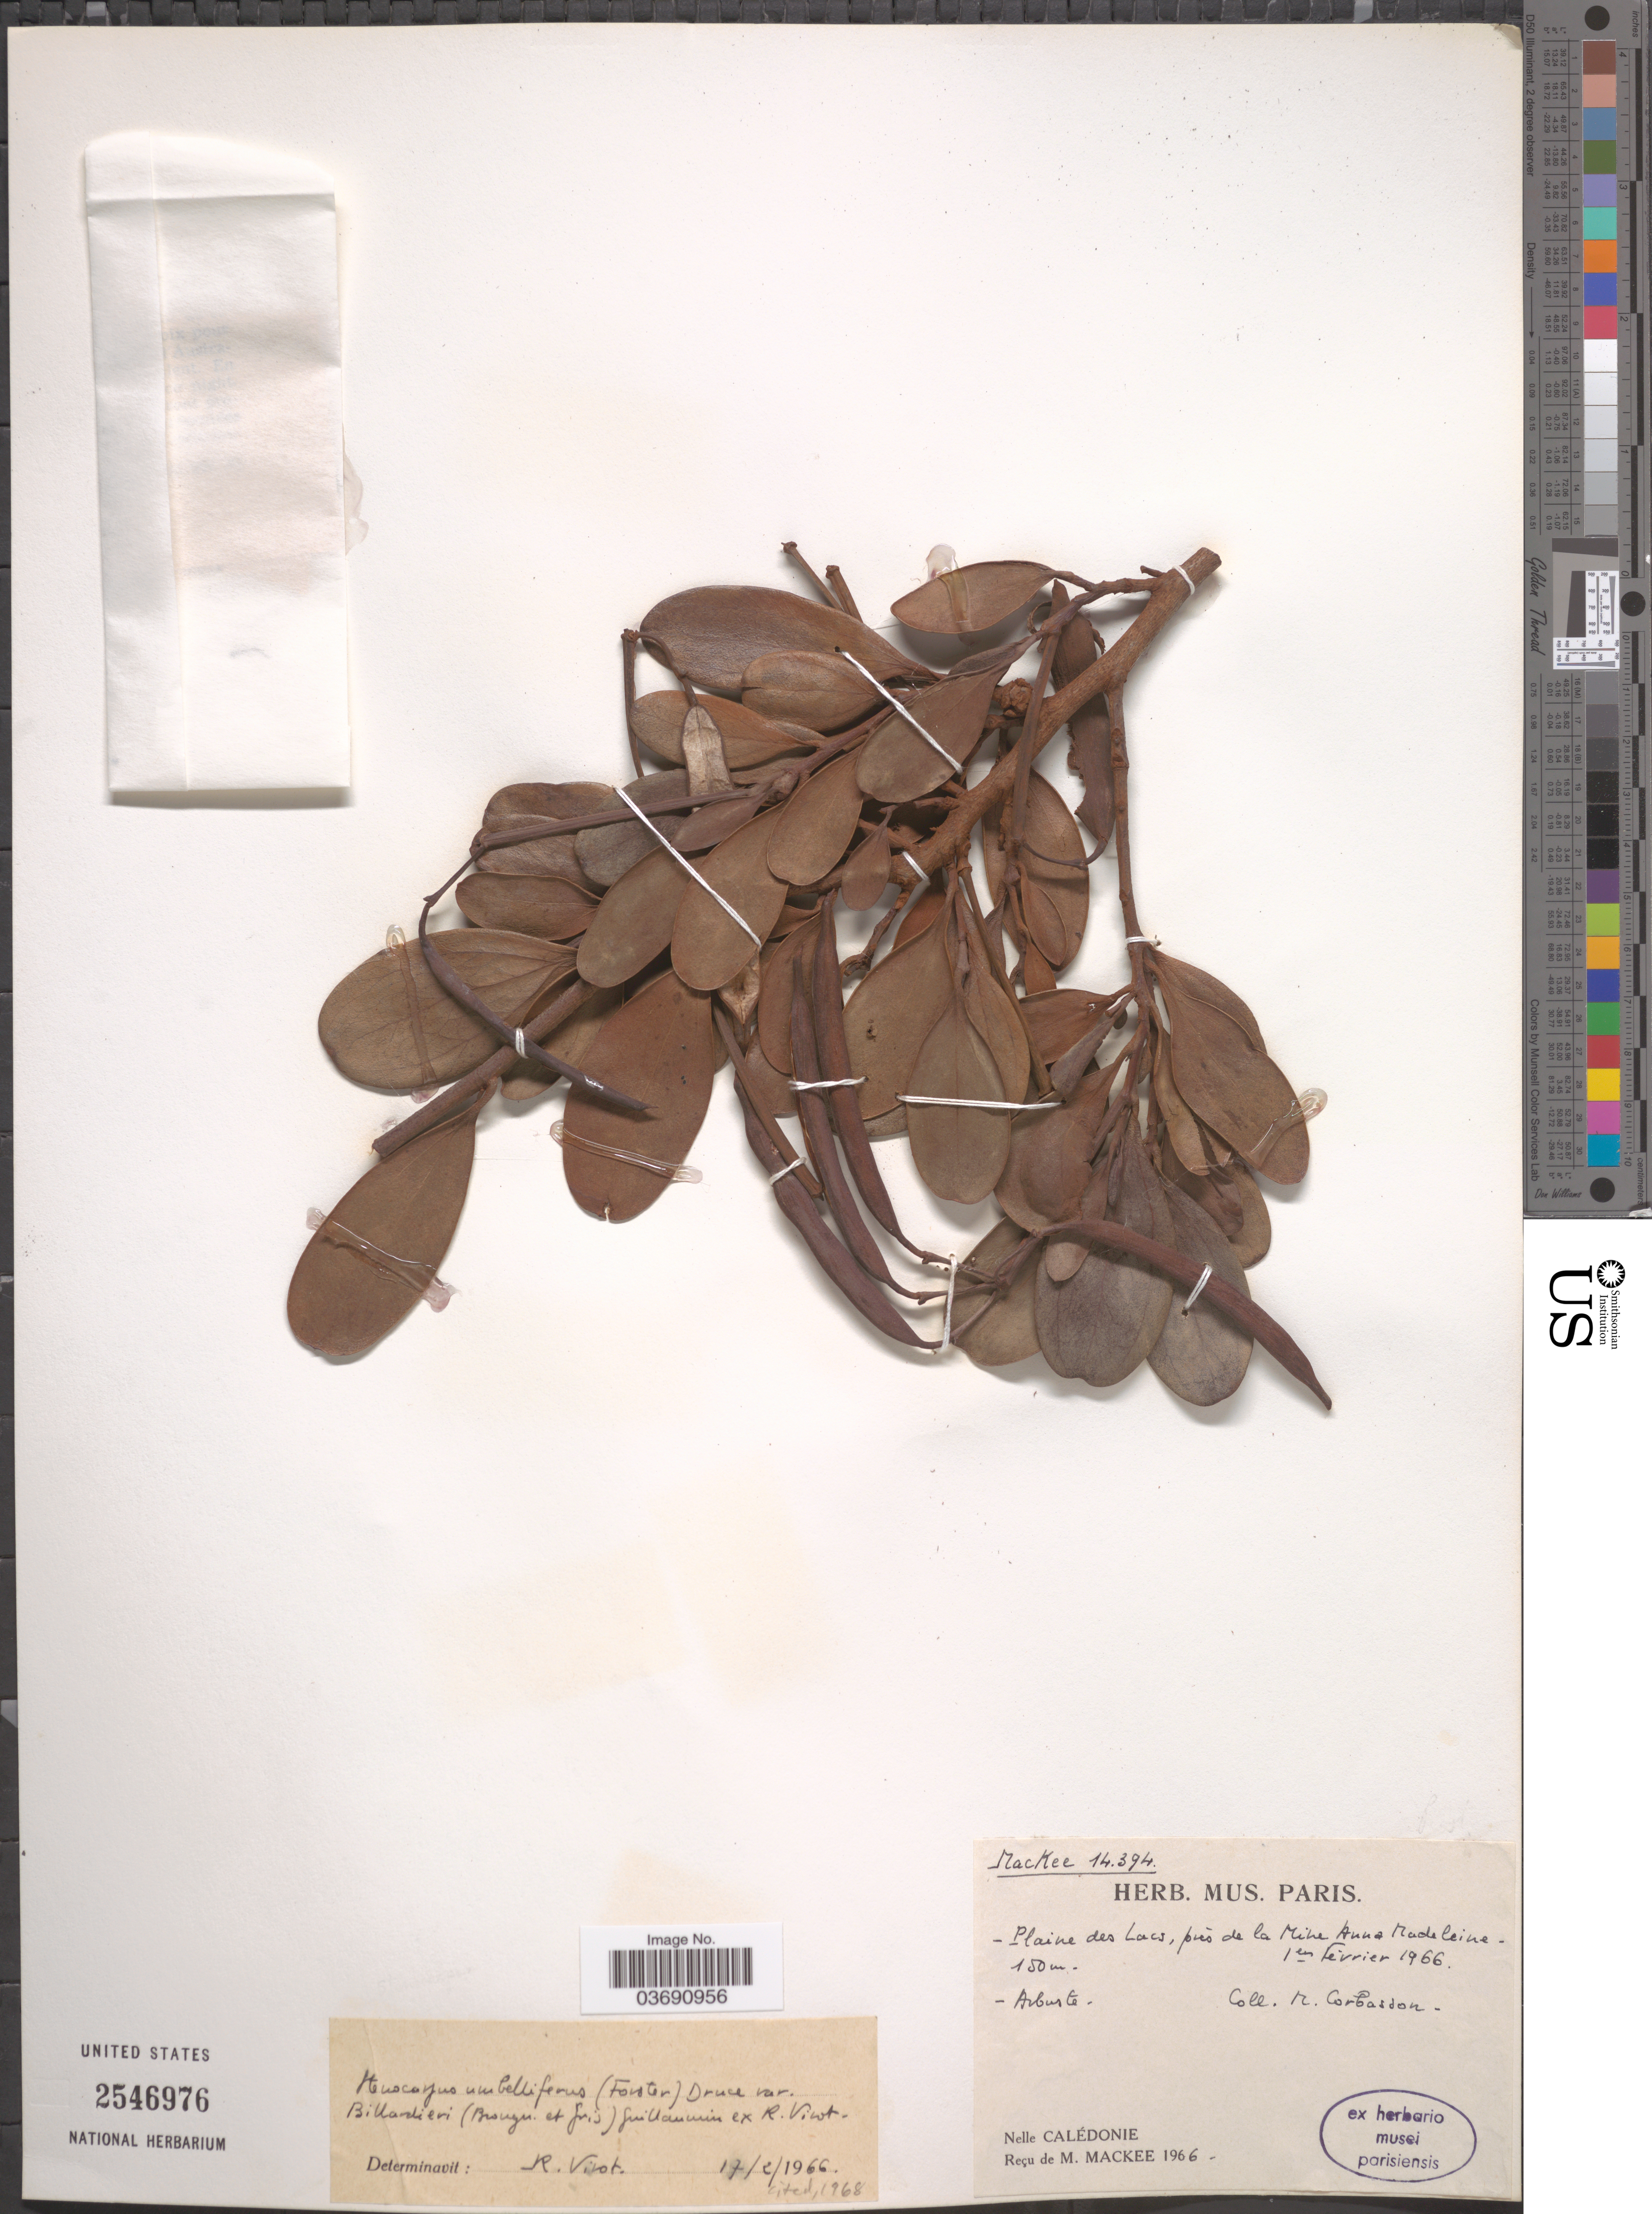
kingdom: Plantae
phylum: Tracheophyta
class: Magnoliopsida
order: Proteales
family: Proteaceae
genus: Stenocarpus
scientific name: Stenocarpus umbellifer var. billardieri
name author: (Brongn. & Gris) Guillaumin ex R. Virot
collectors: M. Mackee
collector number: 14394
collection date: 1966-02-01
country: New Caledonia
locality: Plaine des Lacs, près de la Mine Anna Madeleine. [interpreted] Nelle Calédonie.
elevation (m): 150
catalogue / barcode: US 2546976